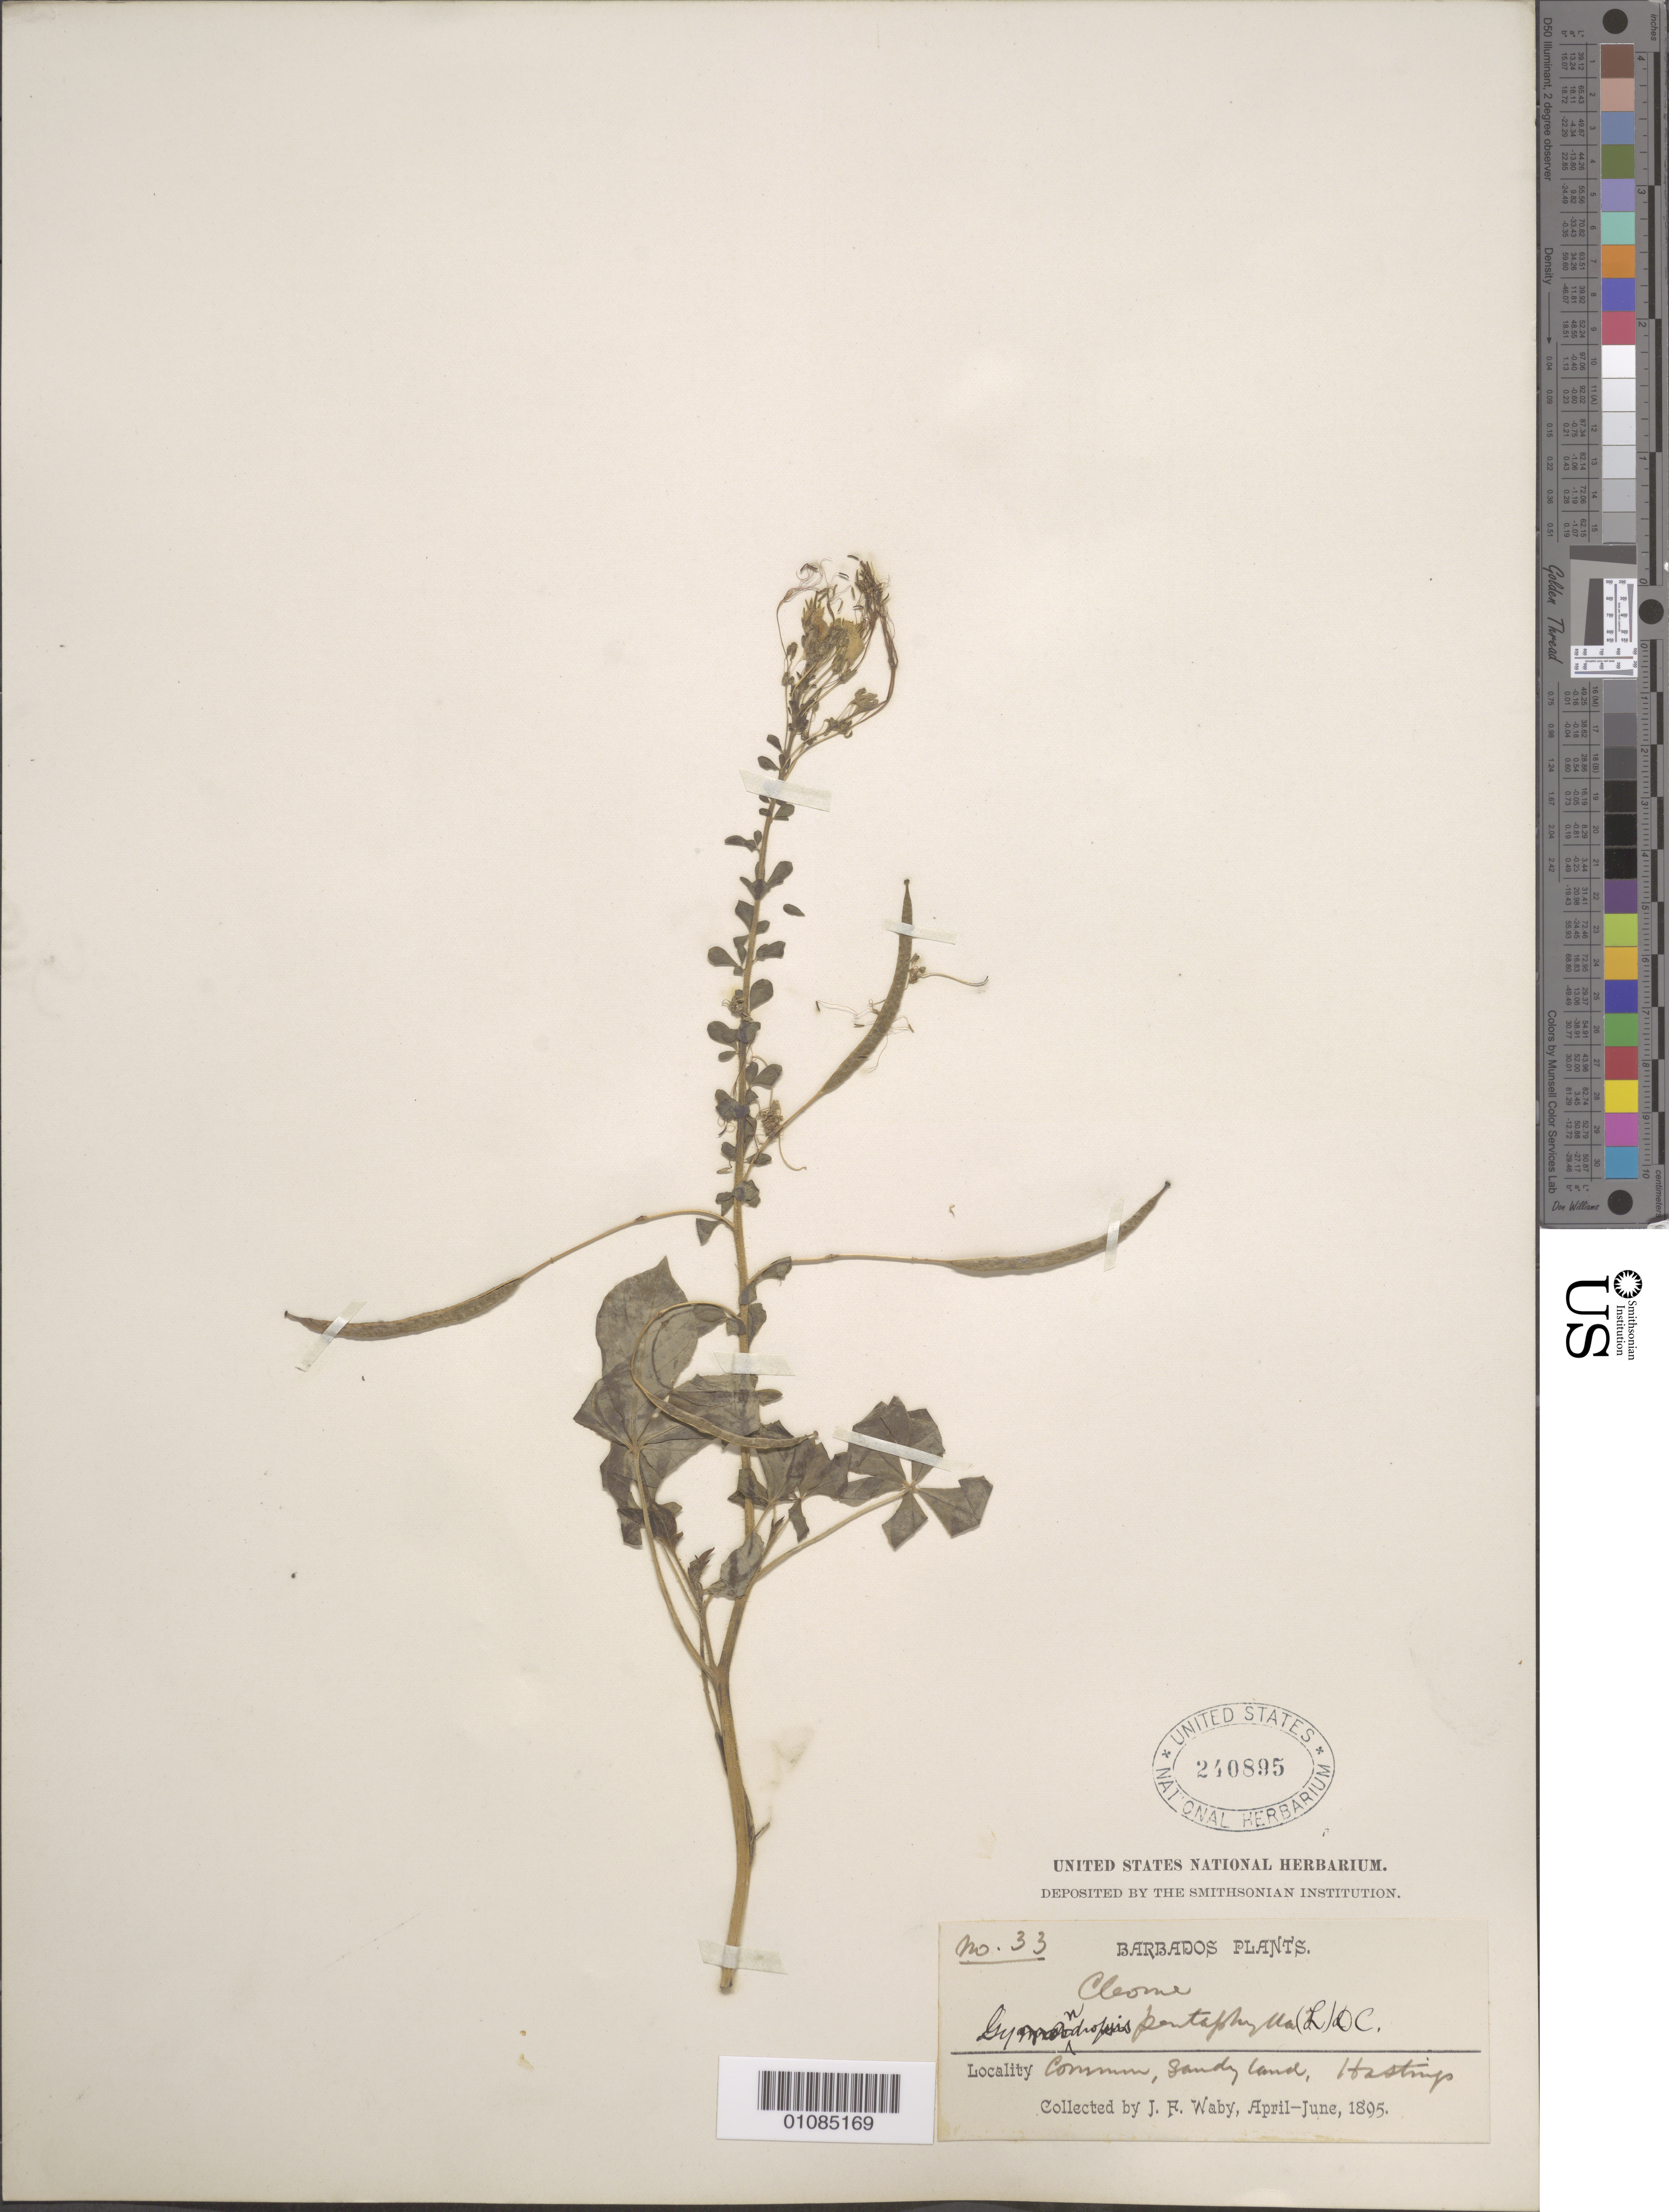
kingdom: Plantae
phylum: Tracheophyta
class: Magnoliopsida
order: Brassicales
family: Cleomaceae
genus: Gynandropsis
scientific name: Gynandropsis gynandra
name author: (L.) Briq.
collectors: J. Waby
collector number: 33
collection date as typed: Apr 1895 to -- Jun 1895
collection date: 1895-04/1895-06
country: Barbados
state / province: Christ Church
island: Barbados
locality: Hastings.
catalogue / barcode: US 240895